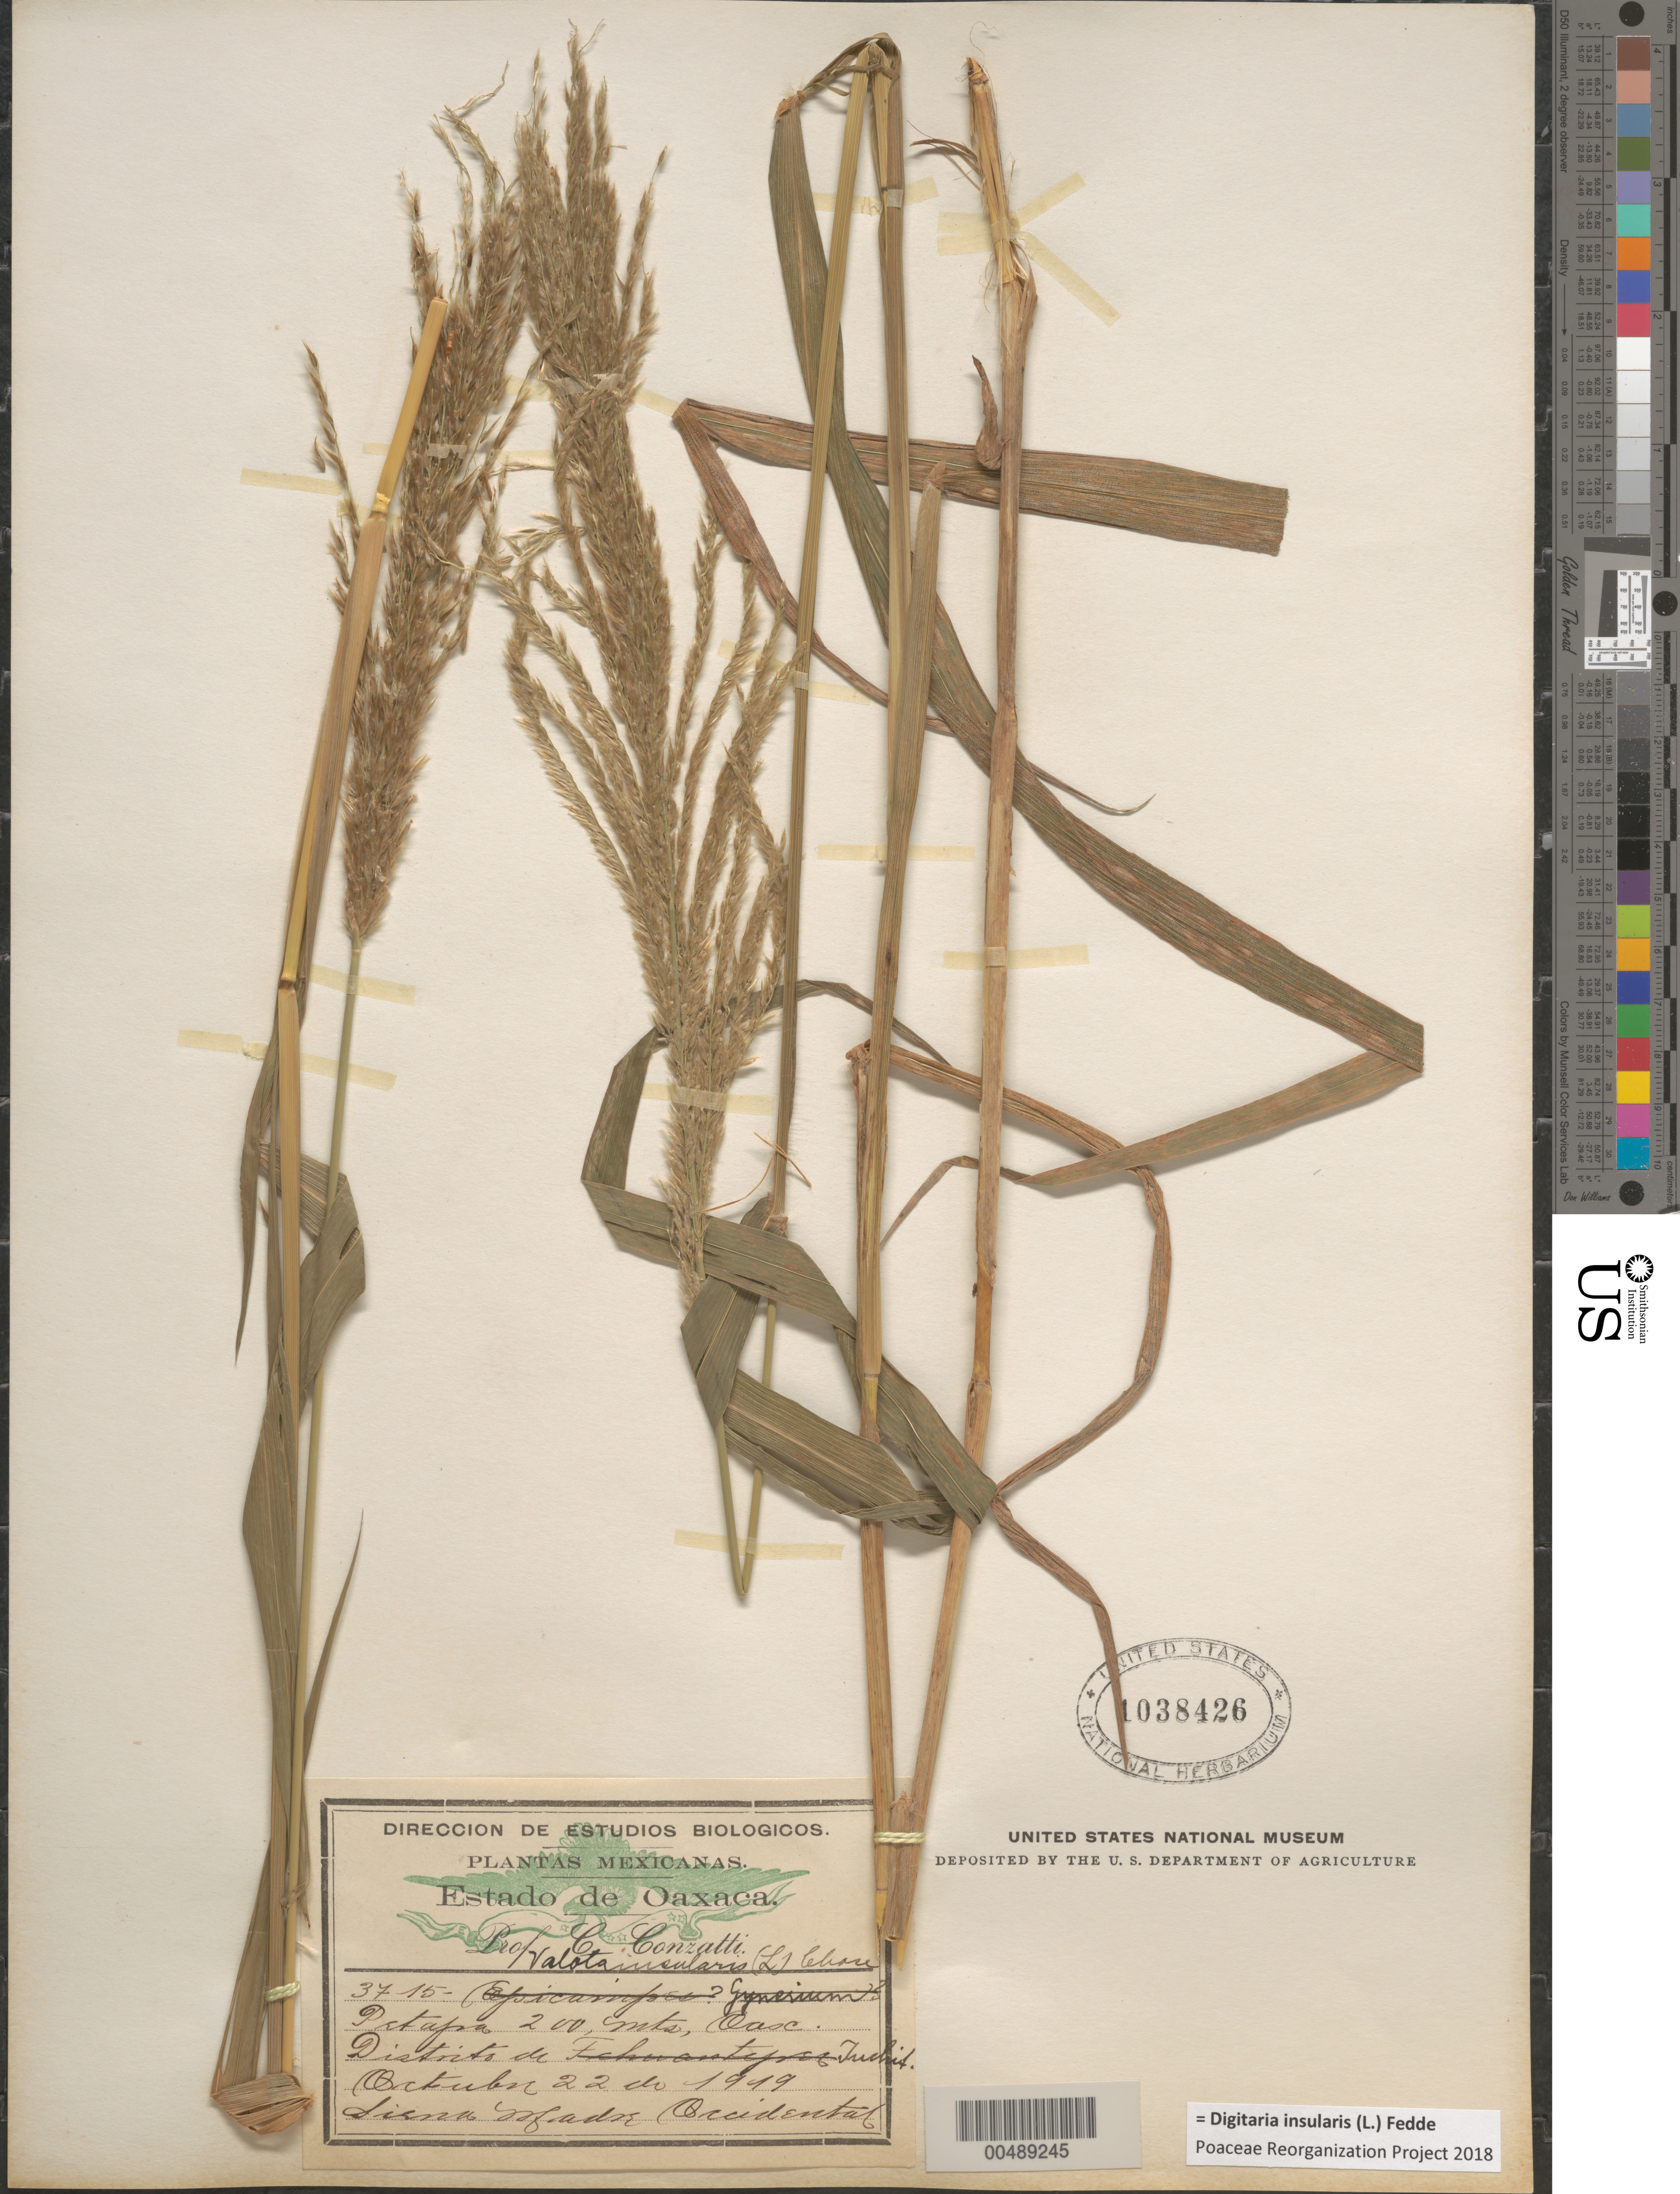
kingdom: Plantae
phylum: Tracheophyta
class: Liliopsida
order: Poales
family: Poaceae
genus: Digitaria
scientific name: Digitaria insularis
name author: (L.) Fedde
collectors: C. Conzatti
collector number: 3715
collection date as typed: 22 Oct 1949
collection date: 1949-10-22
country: Mexico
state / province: Oaxaca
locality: Sierra Madre Occidental, Petapa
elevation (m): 200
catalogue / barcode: US 1038426